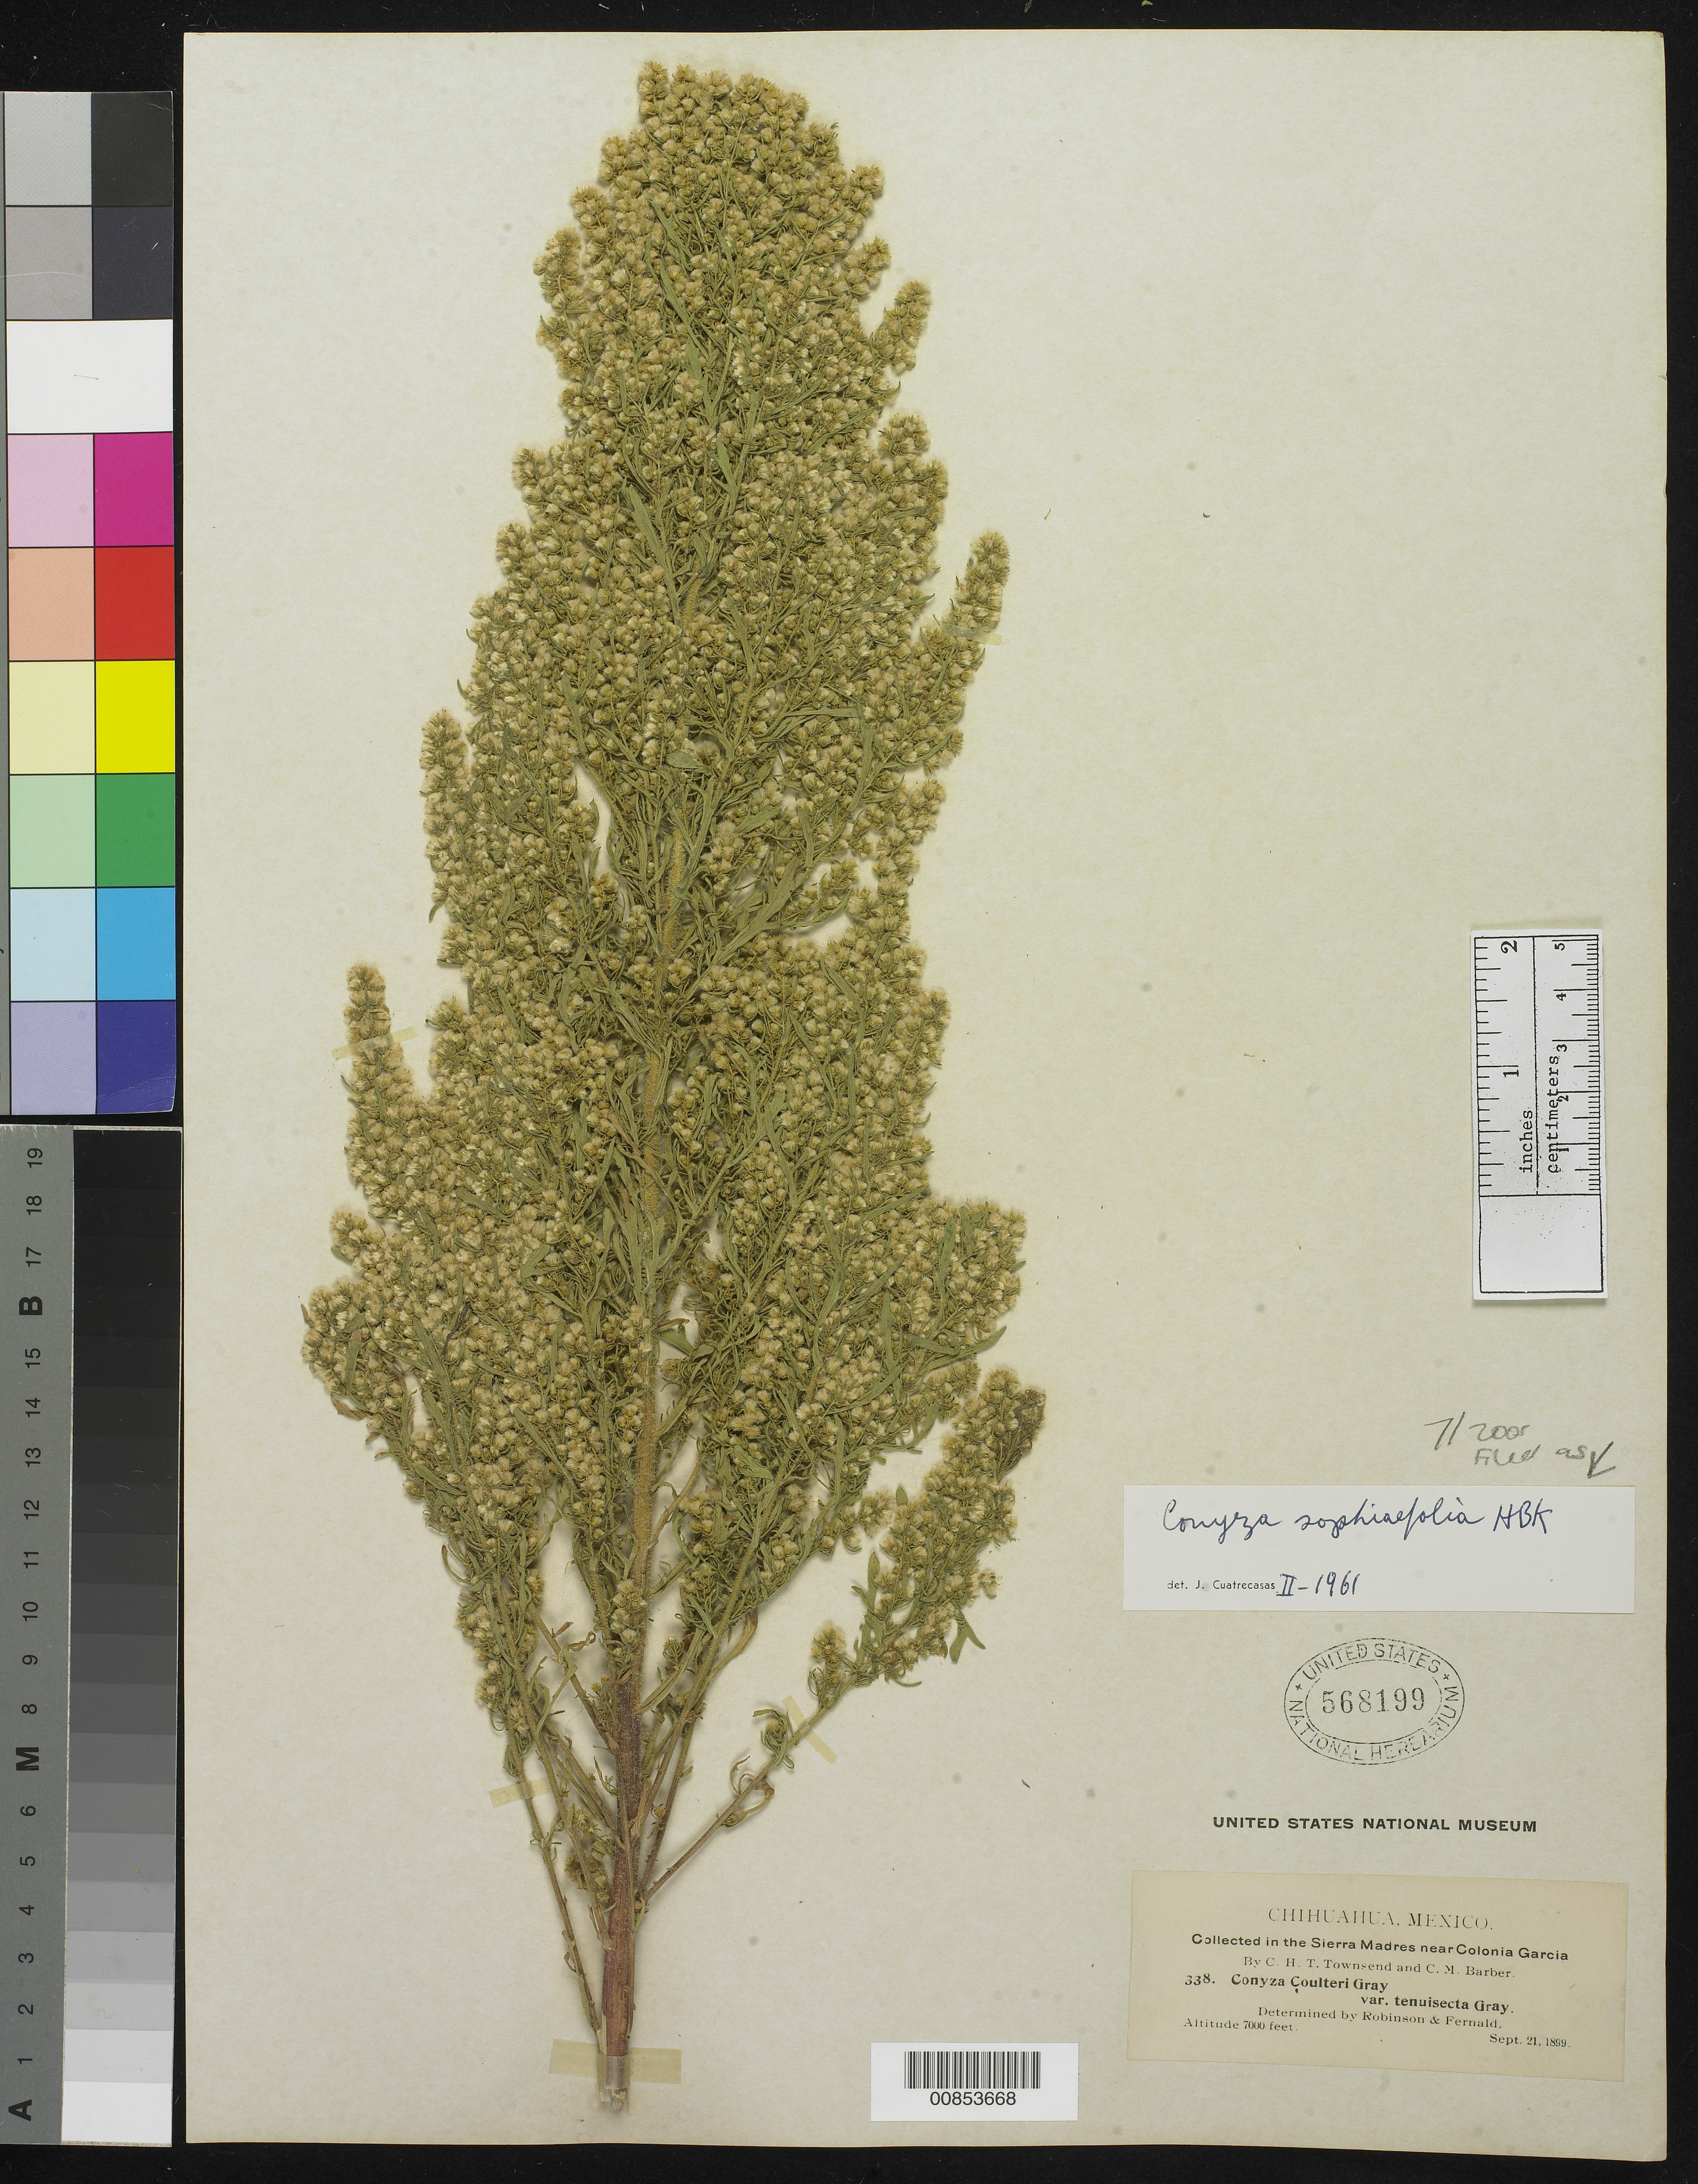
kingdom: Plantae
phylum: Tracheophyta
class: Magnoliopsida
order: Asterales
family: Asteraceae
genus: Conyza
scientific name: Conyza sophiaefolia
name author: Kunth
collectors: C. H. T. Townsend & C. Barber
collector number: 338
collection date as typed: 21 Sep 1899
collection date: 1899-09-21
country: Mexico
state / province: Chihuahua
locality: Sierra Madre near Colonia García.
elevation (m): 2134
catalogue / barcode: US 568199